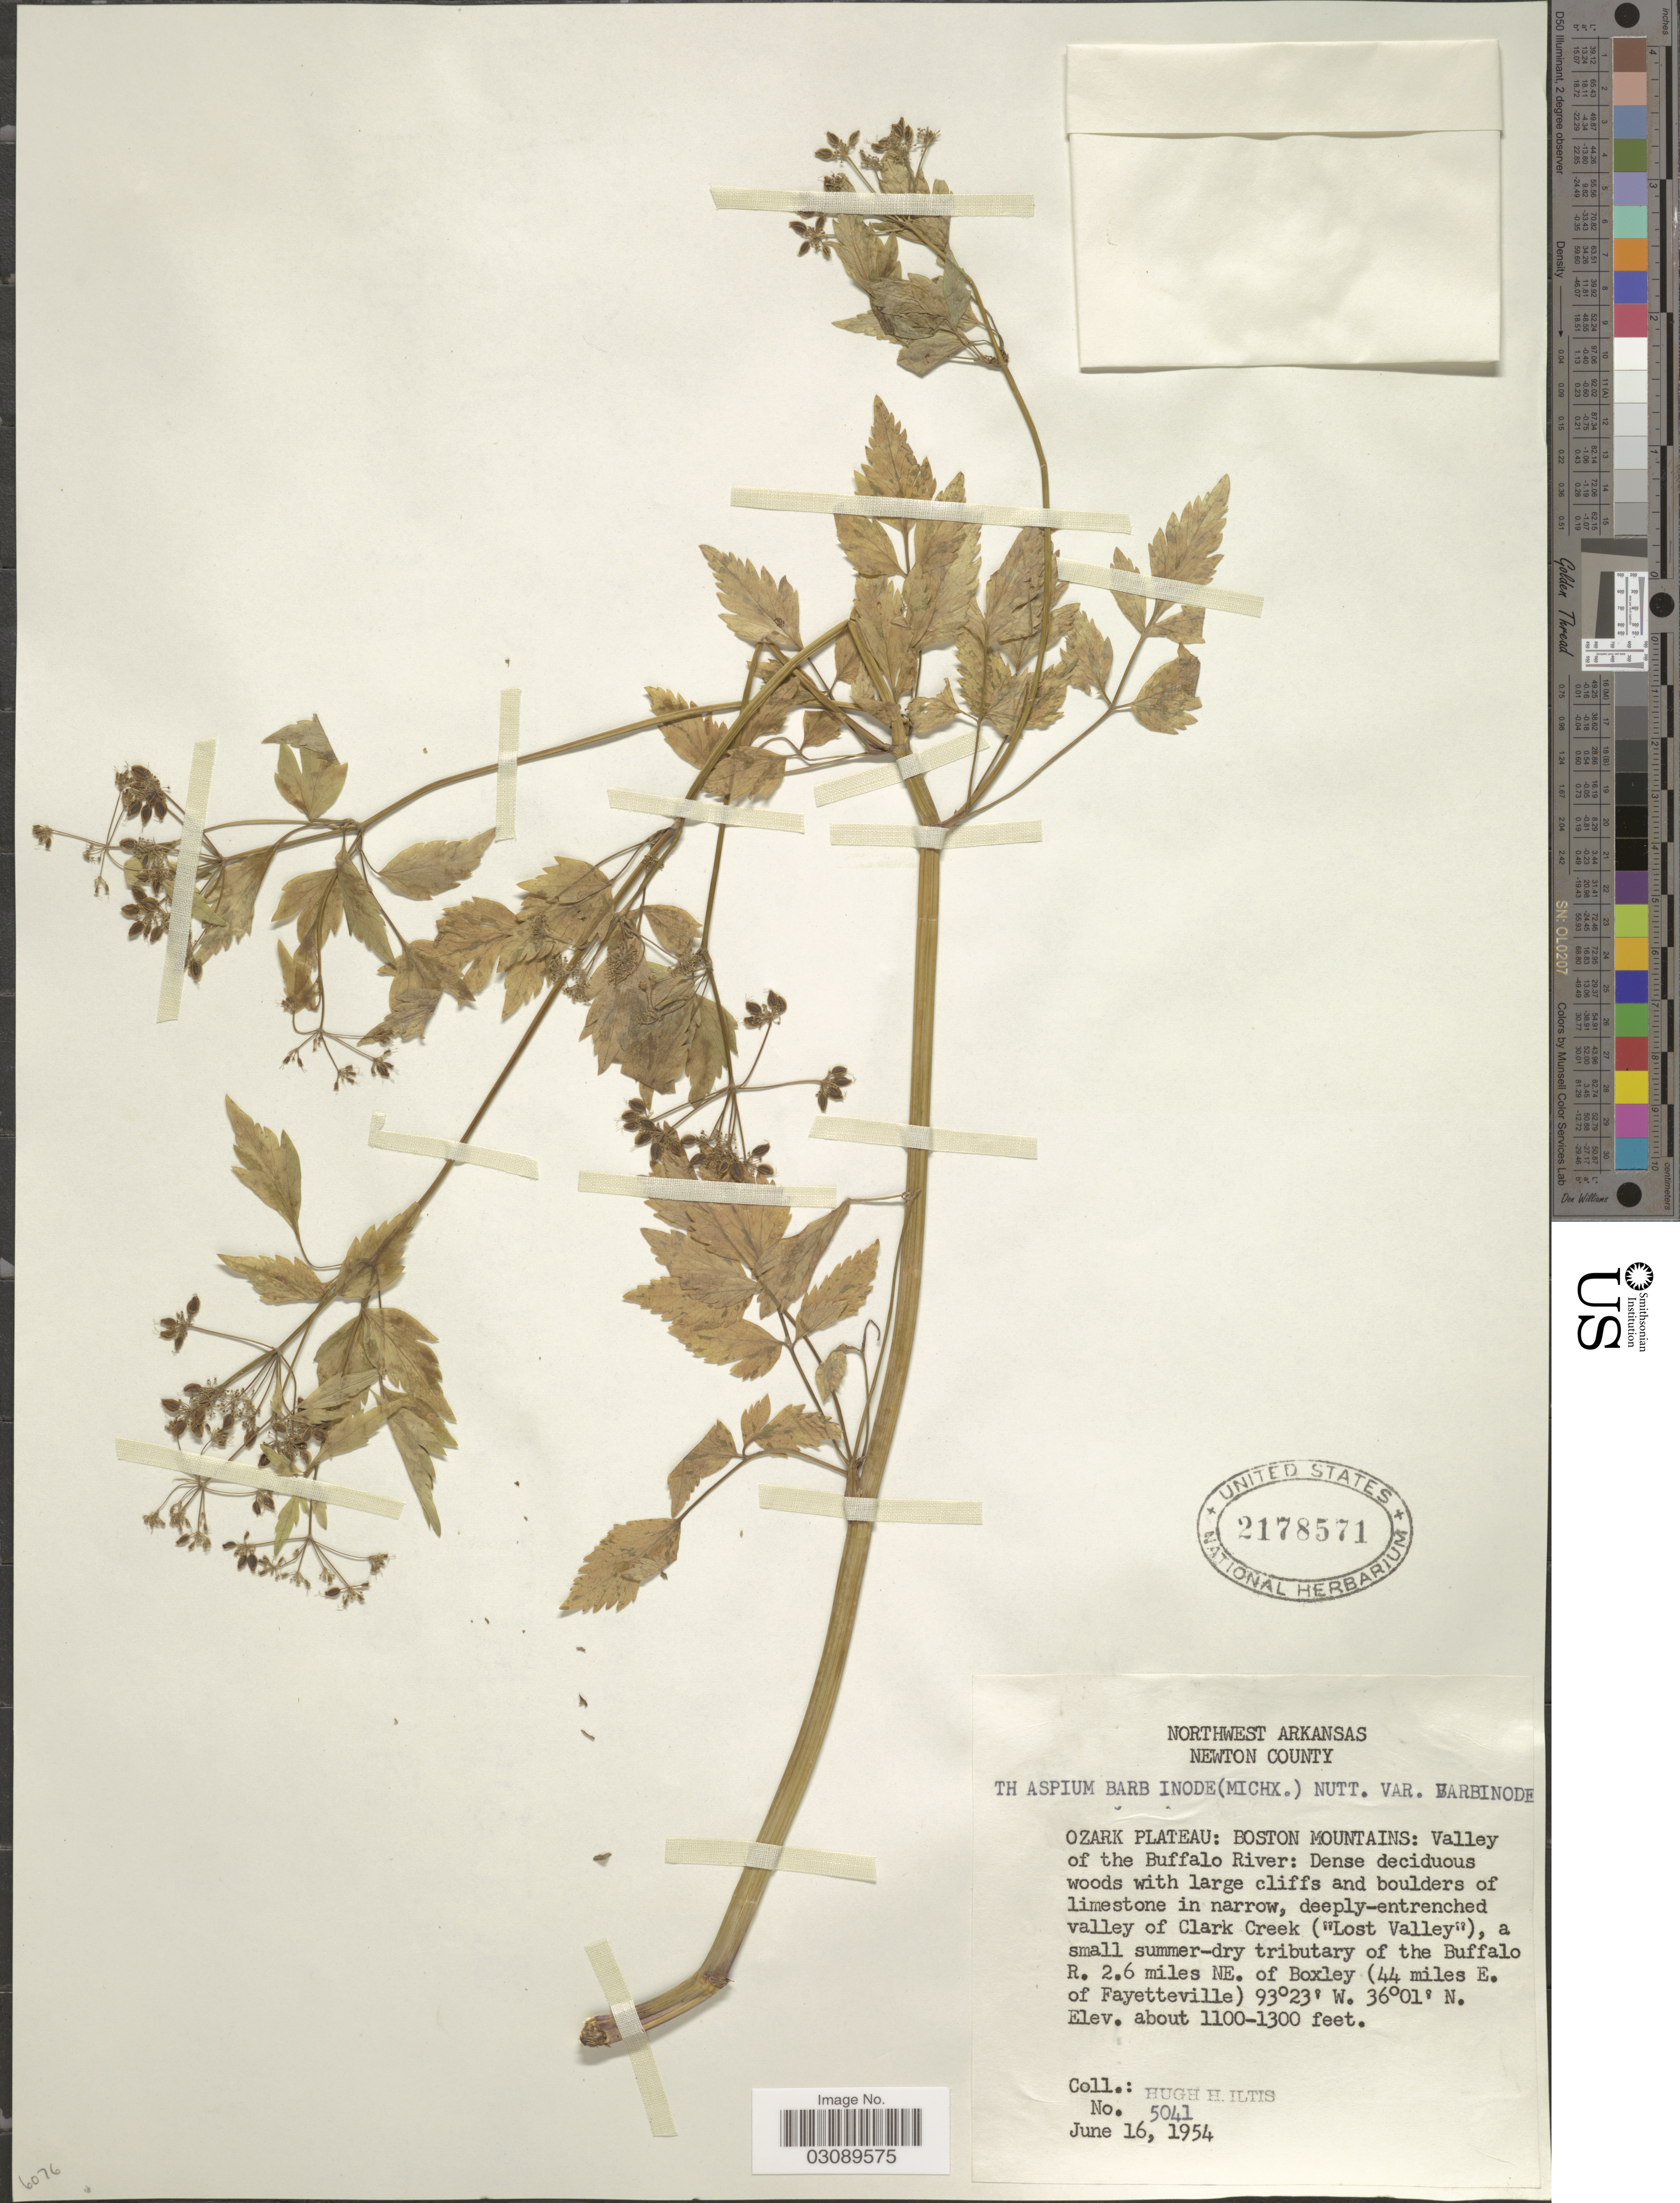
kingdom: Plantae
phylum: Tracheophyta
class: Magnoliopsida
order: Apiales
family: Apiaceae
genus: Thaspium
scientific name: Thaspium barbinode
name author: (Michx.) Nutt.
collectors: H. H. Iltis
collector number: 5041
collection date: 1954-06-16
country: United States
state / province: Arkansas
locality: Northwest Arkansas. Newton County. Ozark Plateau: Boston Mountains: Valley of the Buffalo River: deeply-entrenched valley of Clark Creek ("Lost Valley"), a small summer-dry tributary of the Buffalo R. 2.6 miles NE. of Boxley (44 miles E. of Fayetteville).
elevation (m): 335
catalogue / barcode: US 2178571